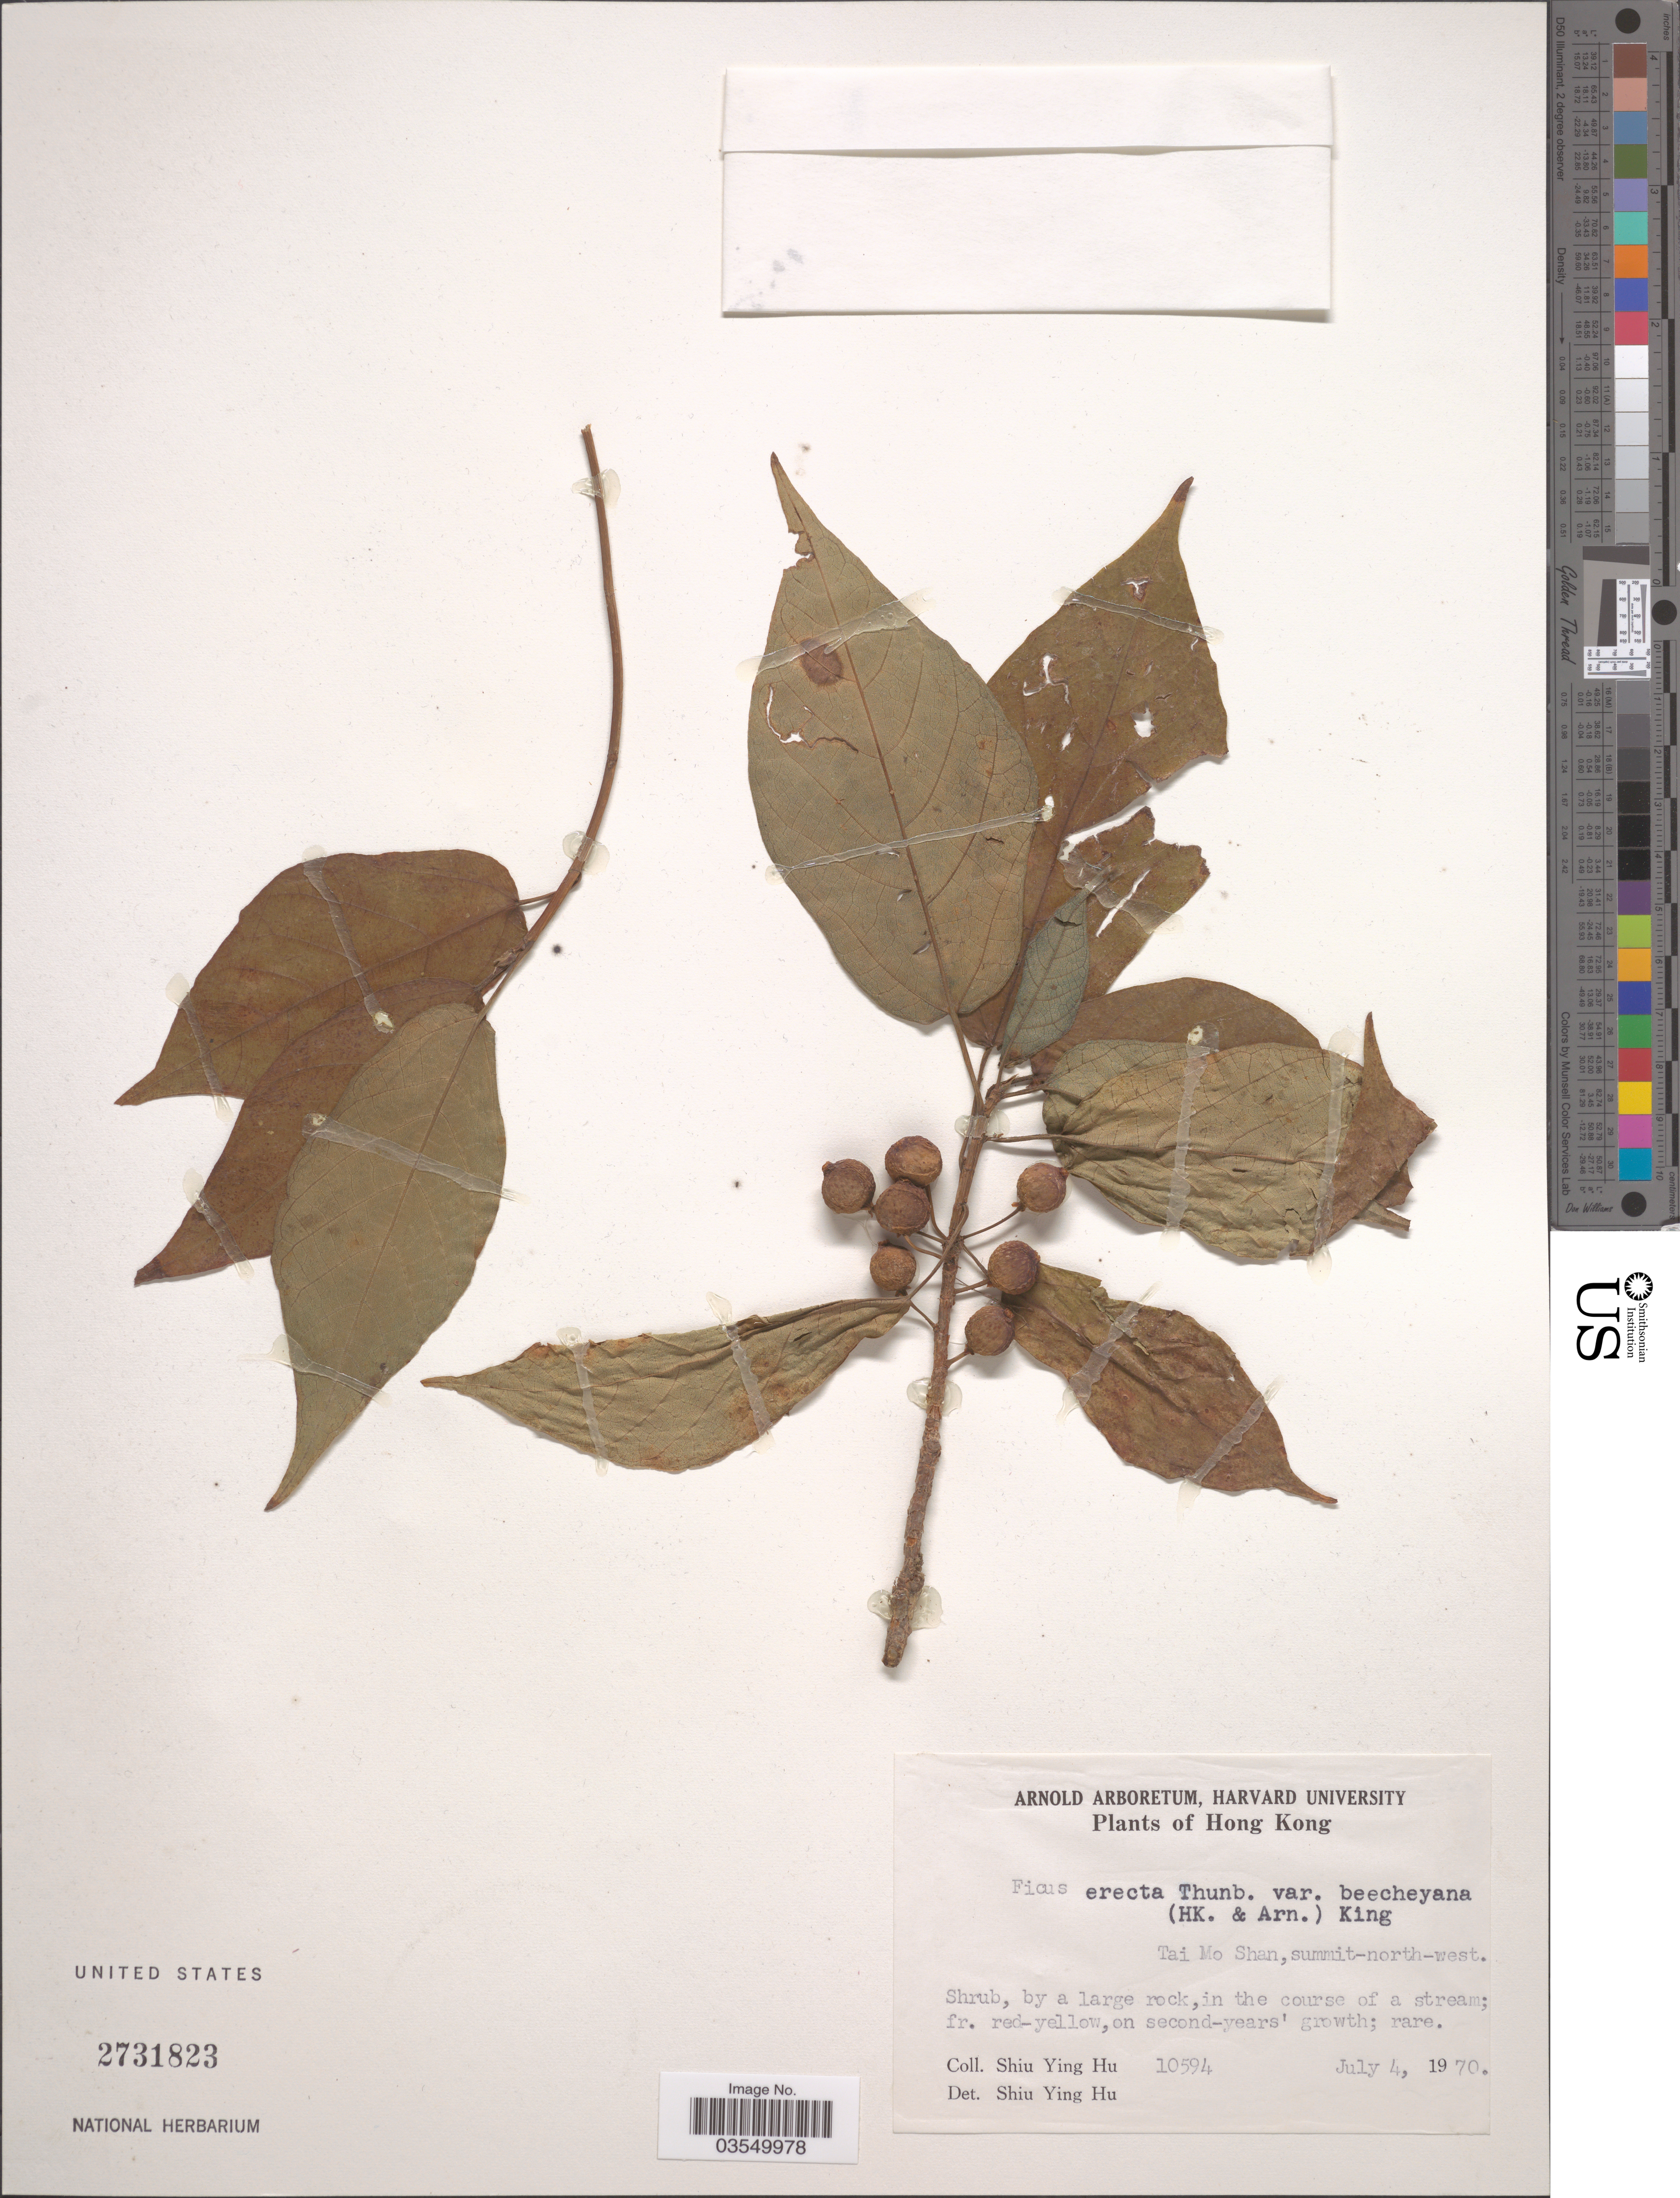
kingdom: Plantae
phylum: Tracheophyta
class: Magnoliopsida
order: Rosales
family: Moraceae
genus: Ficus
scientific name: Ficus erecta var. beecheyana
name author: (Hook. & Arn.) King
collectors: S. Y. Hu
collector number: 10594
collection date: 1970-07-04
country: China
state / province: Hong Kong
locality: Tai Mo Shan,summit-north-west.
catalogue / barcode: US 2731823